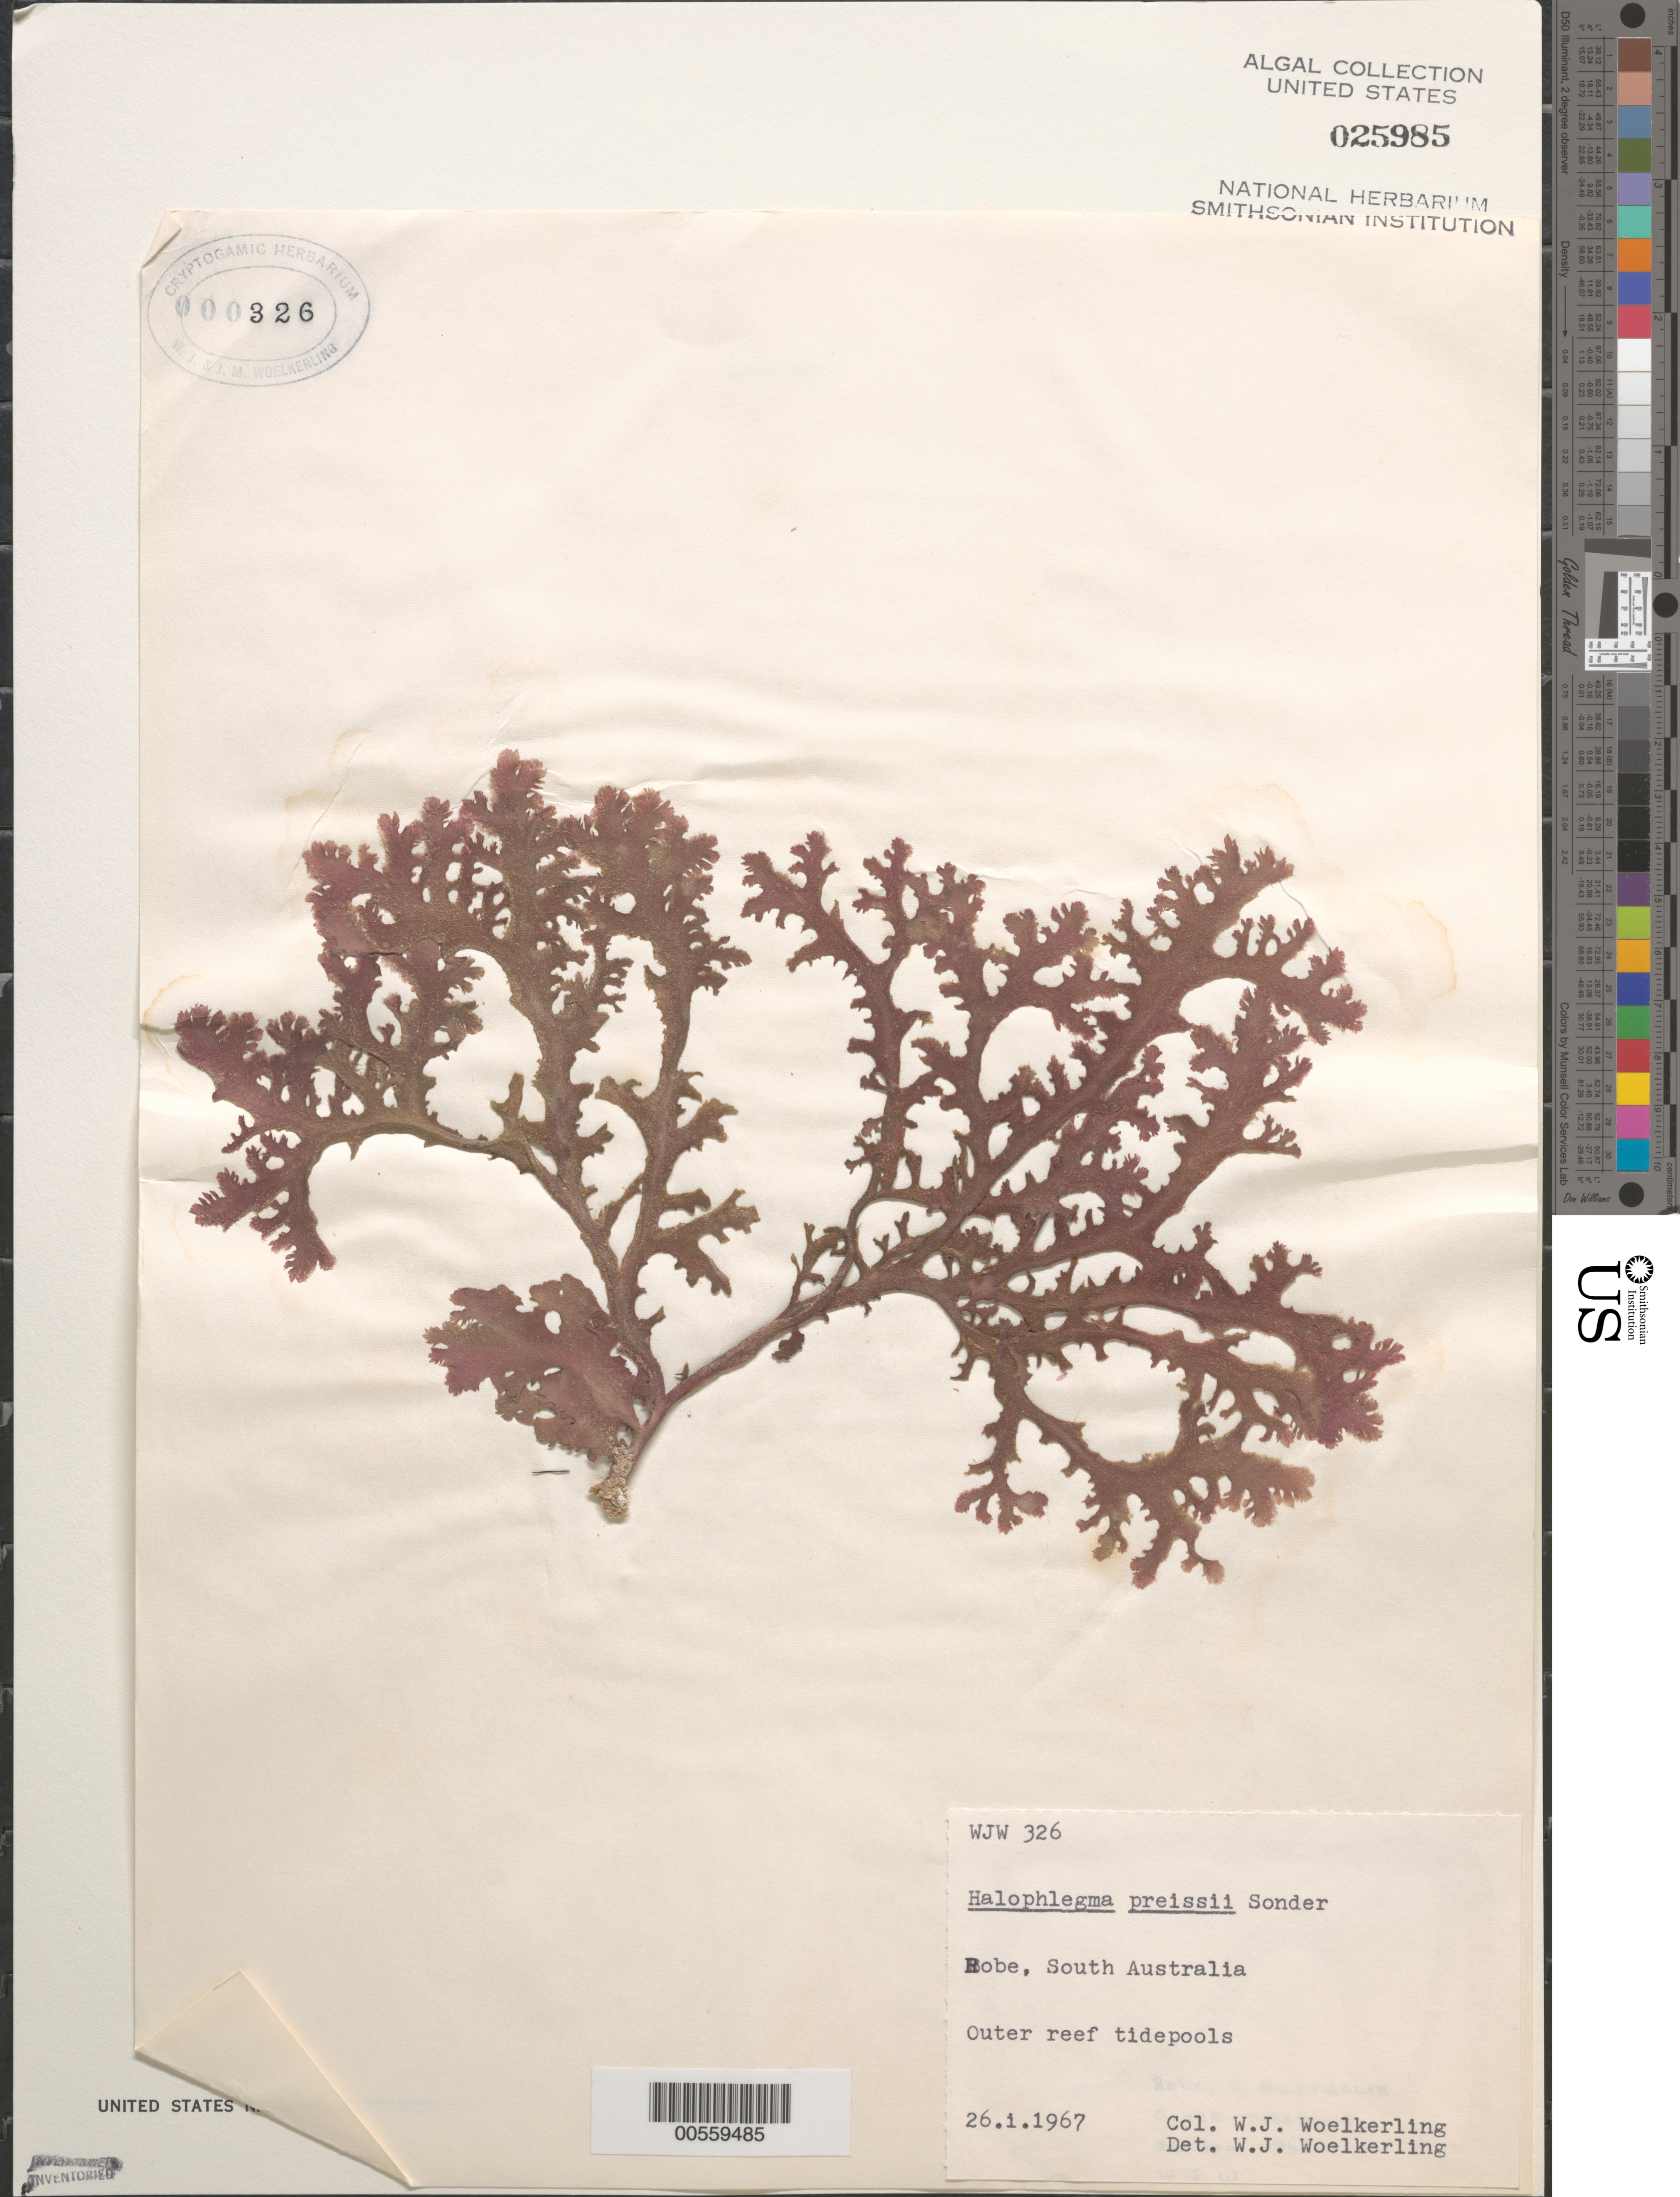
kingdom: Plantae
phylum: Rhodophyta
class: Florideophyceae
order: Ceramiales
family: Wrangeliaceae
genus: Haloplegma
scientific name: Haloplegma preissii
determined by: Woelkerling, W. J.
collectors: W. Woelkerling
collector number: WJW 326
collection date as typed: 26 Jan 1967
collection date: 1967-01-26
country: Australia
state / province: South Australia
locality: Robe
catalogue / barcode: US 25985